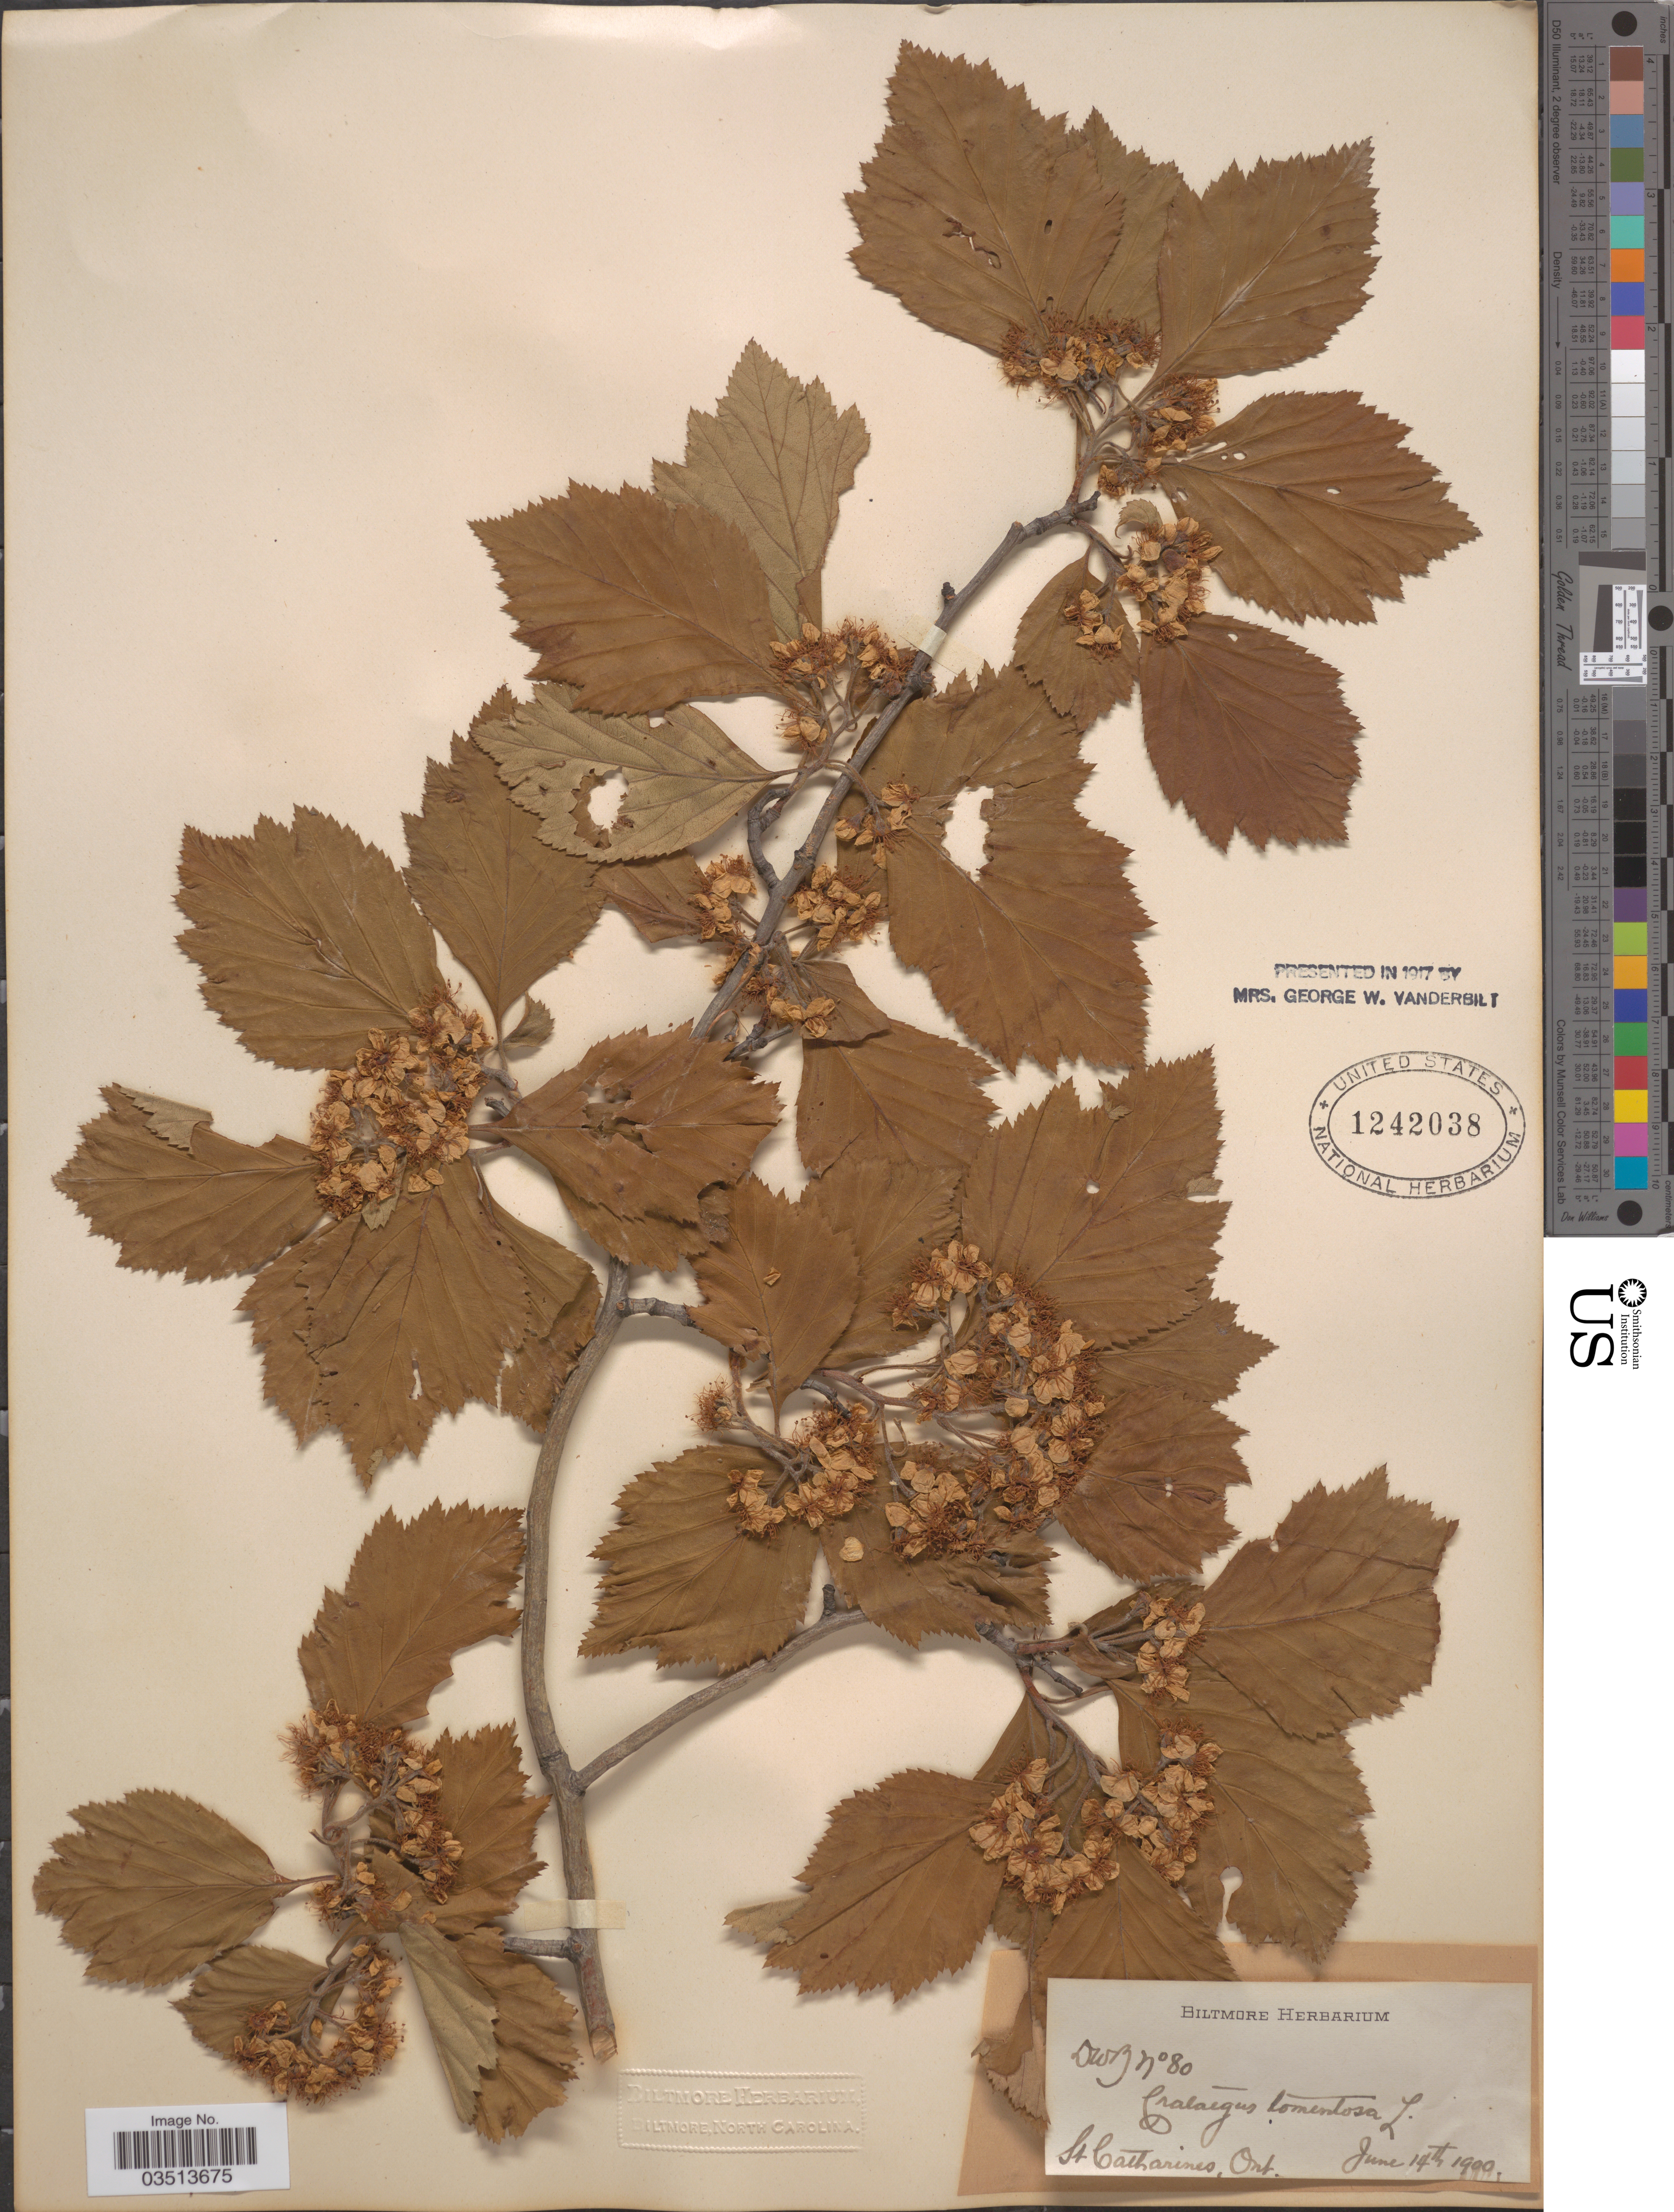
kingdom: Plantae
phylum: Tracheophyta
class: Magnoliopsida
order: Rosales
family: Rosaceae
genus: Crataegus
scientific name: Crataegus calpodendron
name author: (Ehrh.) Medik.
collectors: D. W. B.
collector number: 80?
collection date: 1900-06-14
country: Canada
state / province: Ontario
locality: St Catharines.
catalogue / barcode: US 1242038